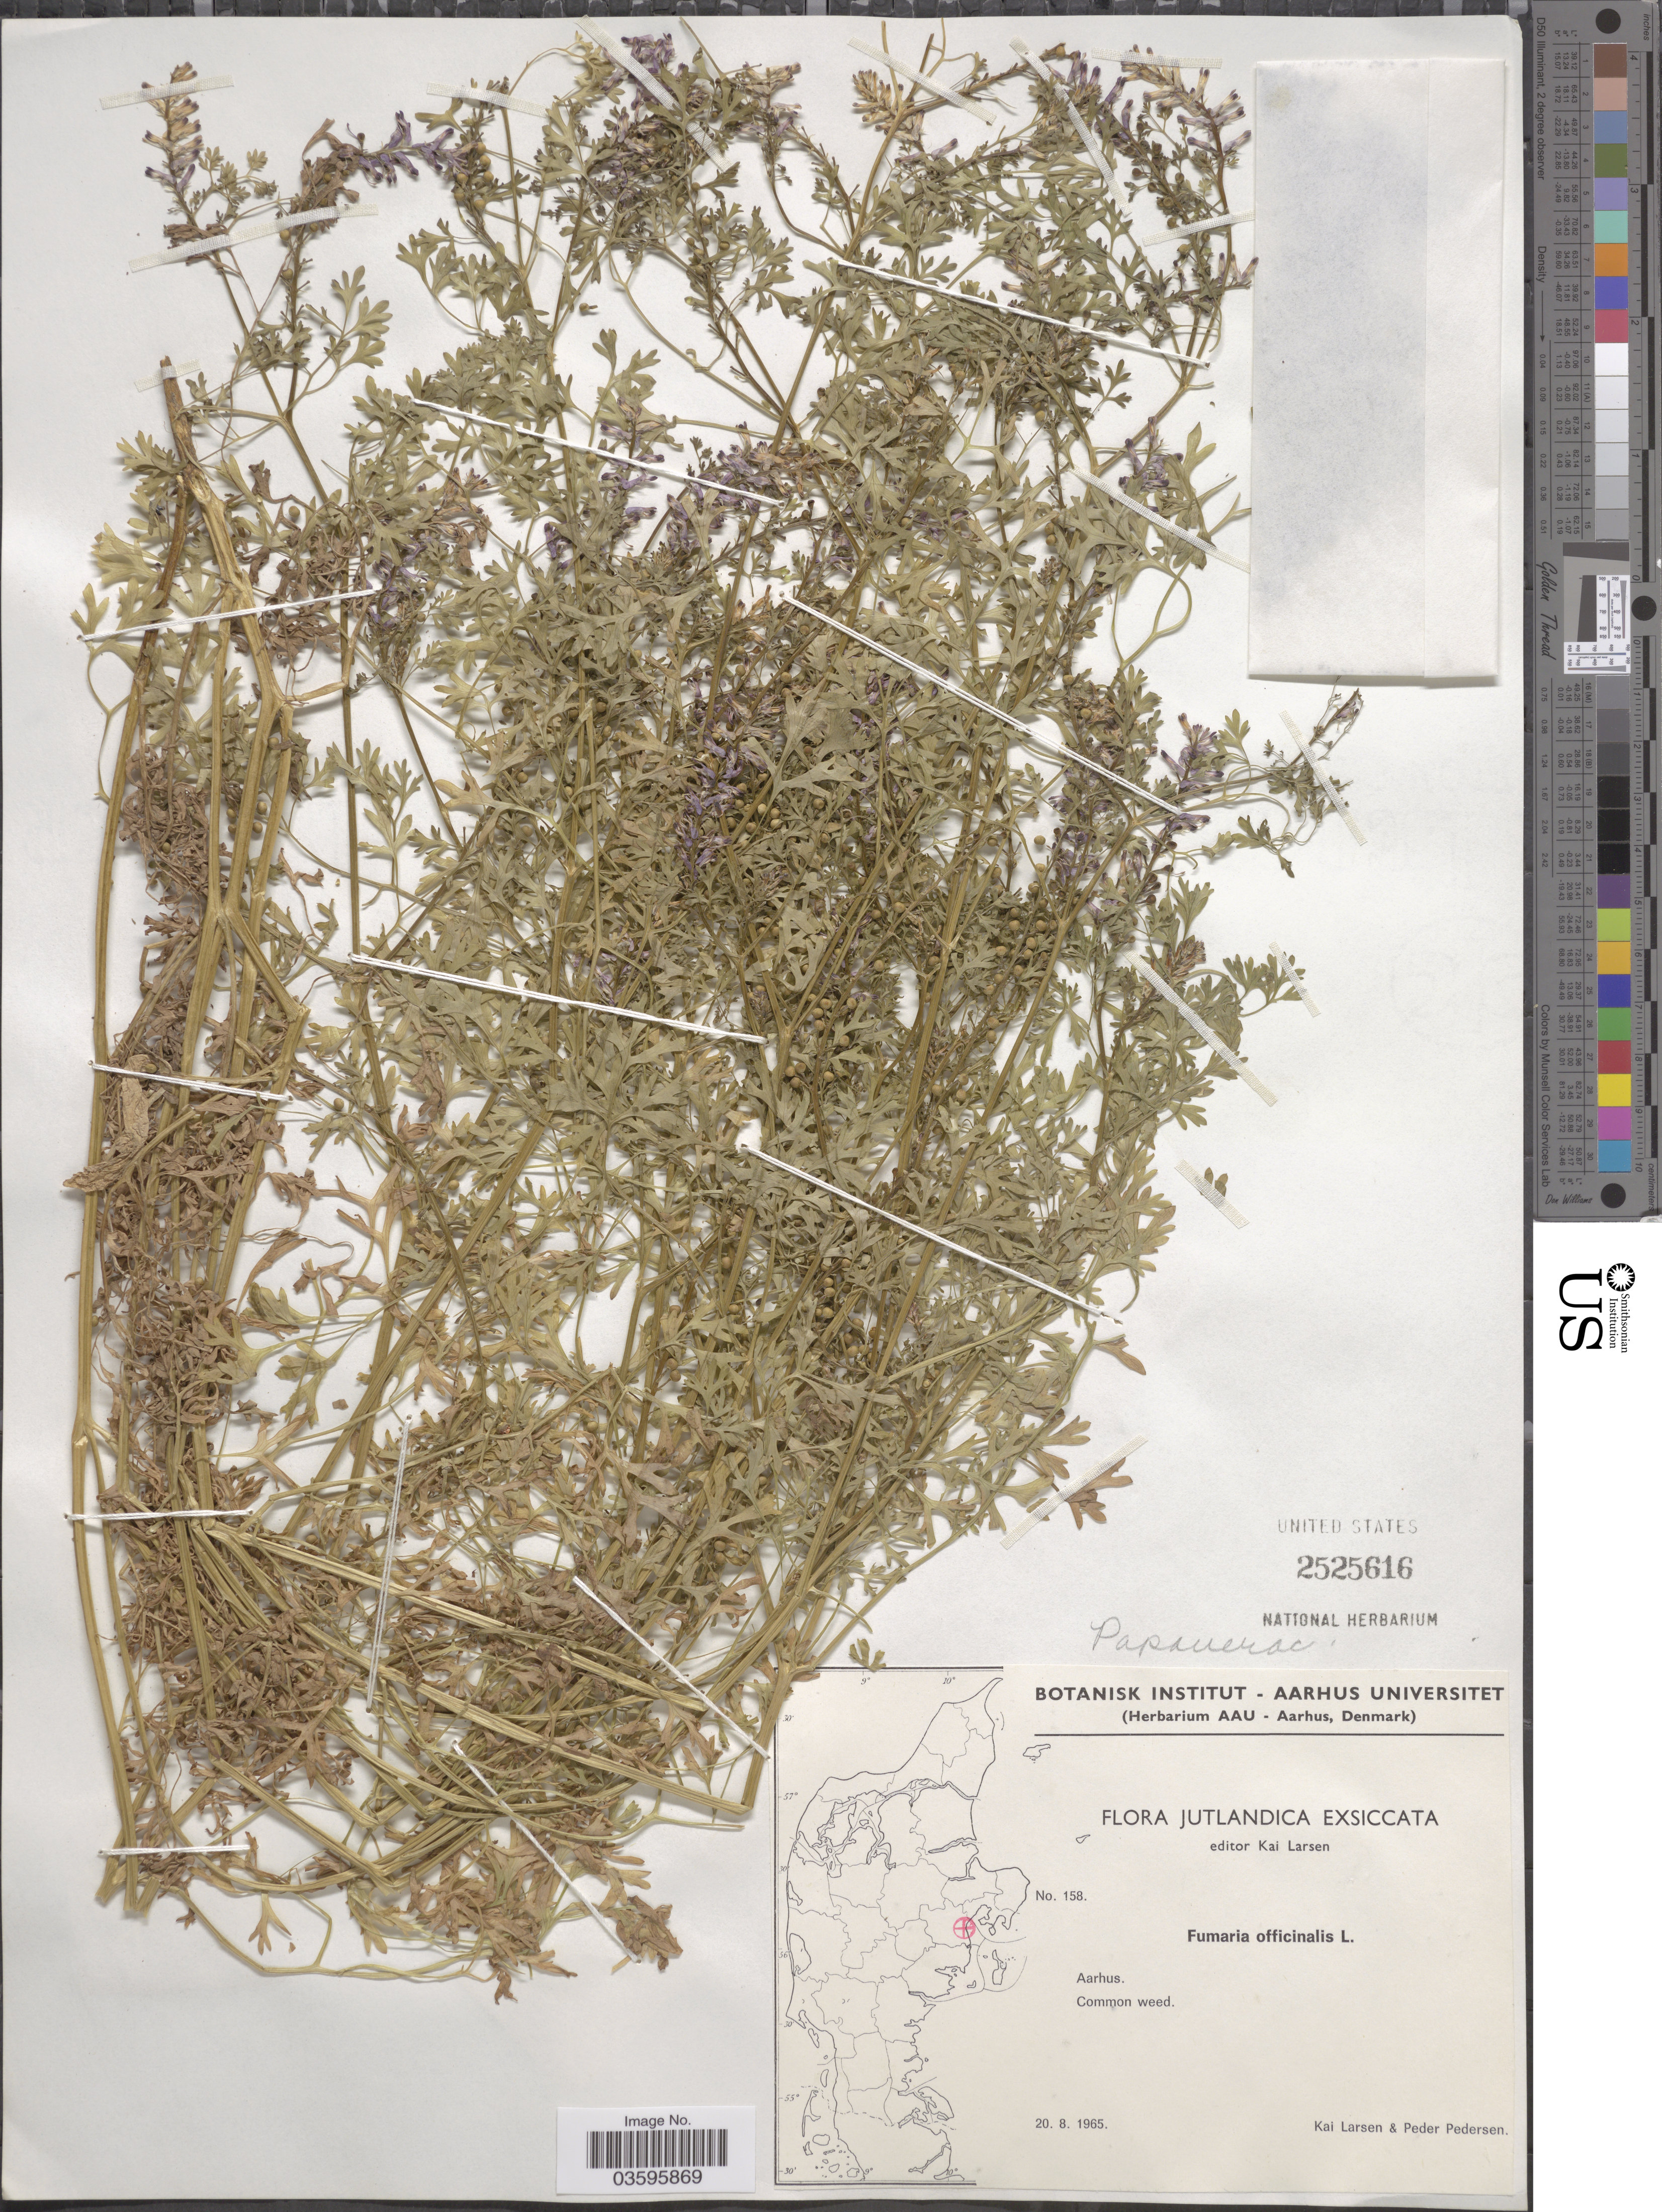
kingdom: Plantae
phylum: Tracheophyta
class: Magnoliopsida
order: Ranunculales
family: Papaveraceae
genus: Fumaria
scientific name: Fumaria officinalis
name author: L.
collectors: K. Larsen & P. Pedersen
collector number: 158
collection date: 1965-08-20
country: Denmark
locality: Jutlandica. Aarhus.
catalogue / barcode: US 2525616